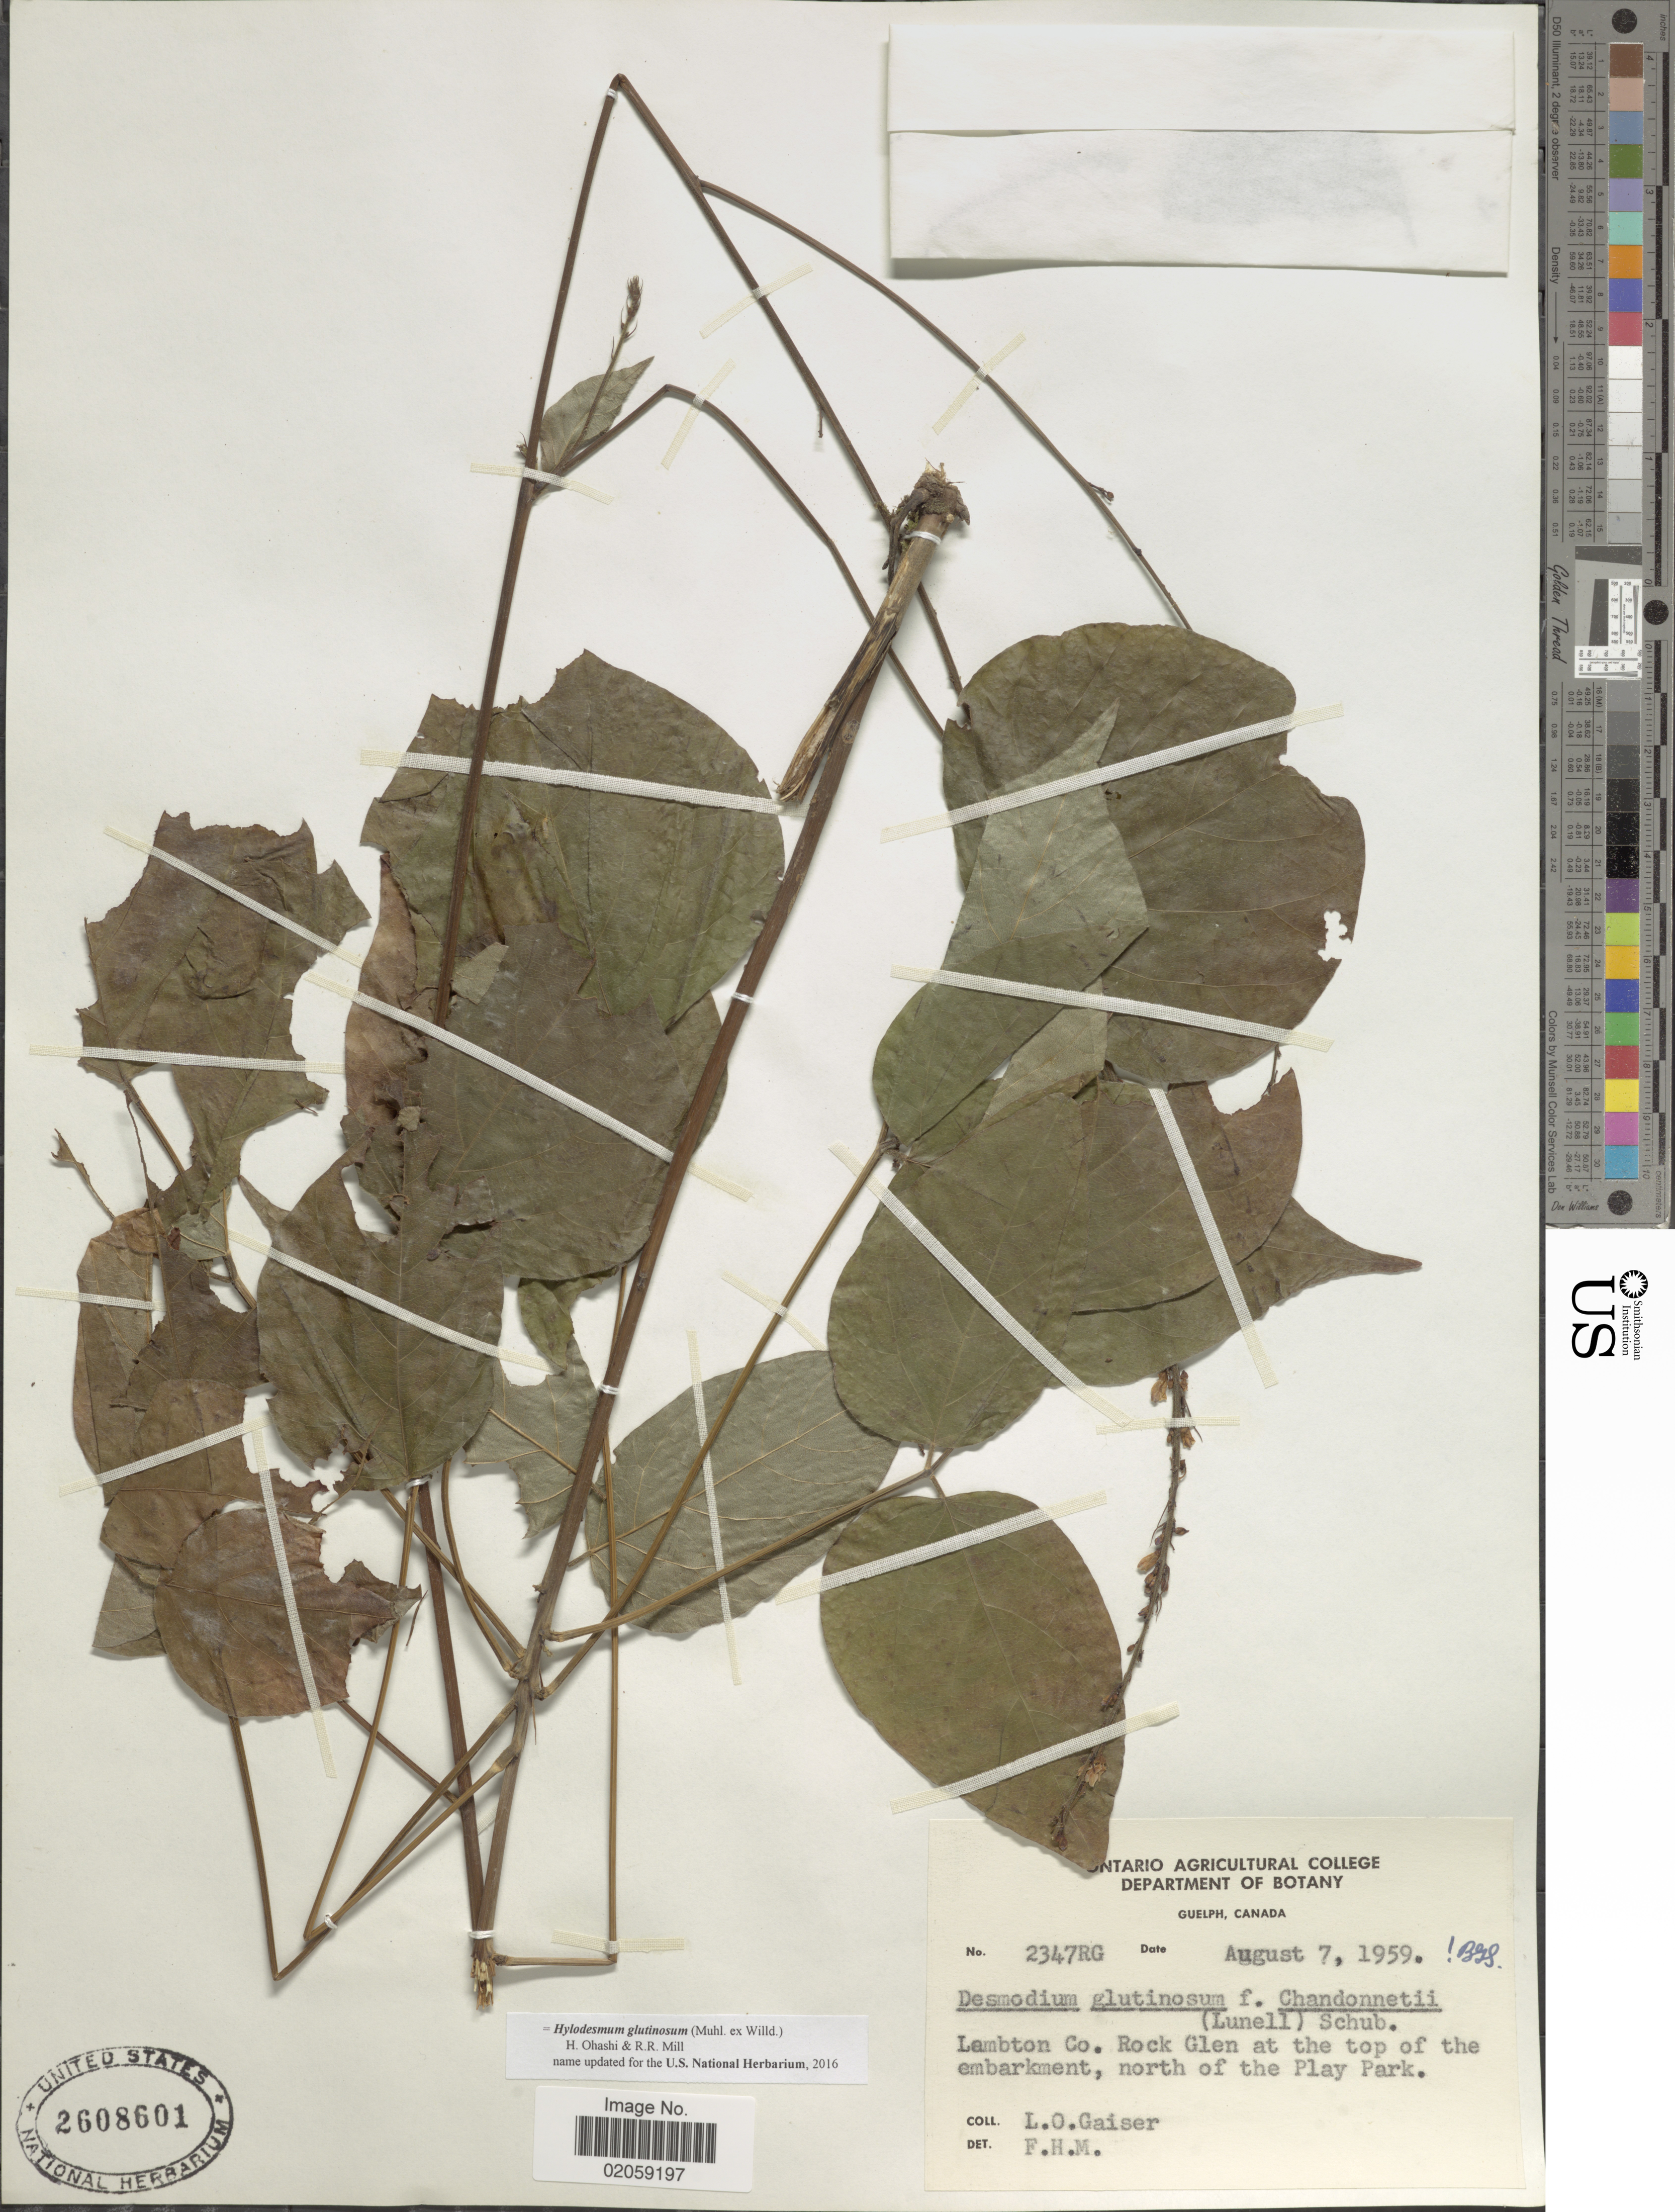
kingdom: Plantae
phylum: Tracheophyta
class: Magnoliopsida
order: Fabales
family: Fabaceae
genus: Hylodesmum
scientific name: Hylodesmum glutinosum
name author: (Muhl. ex Willd.) H. Ohashi & R.R. Mill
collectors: L. Gaiser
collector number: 2347RG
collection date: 1959-08-07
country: Canada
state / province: Ontario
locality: Lambton Co., Rock Glen at the top of the embarkment, north of the Play Park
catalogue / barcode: US 2608601